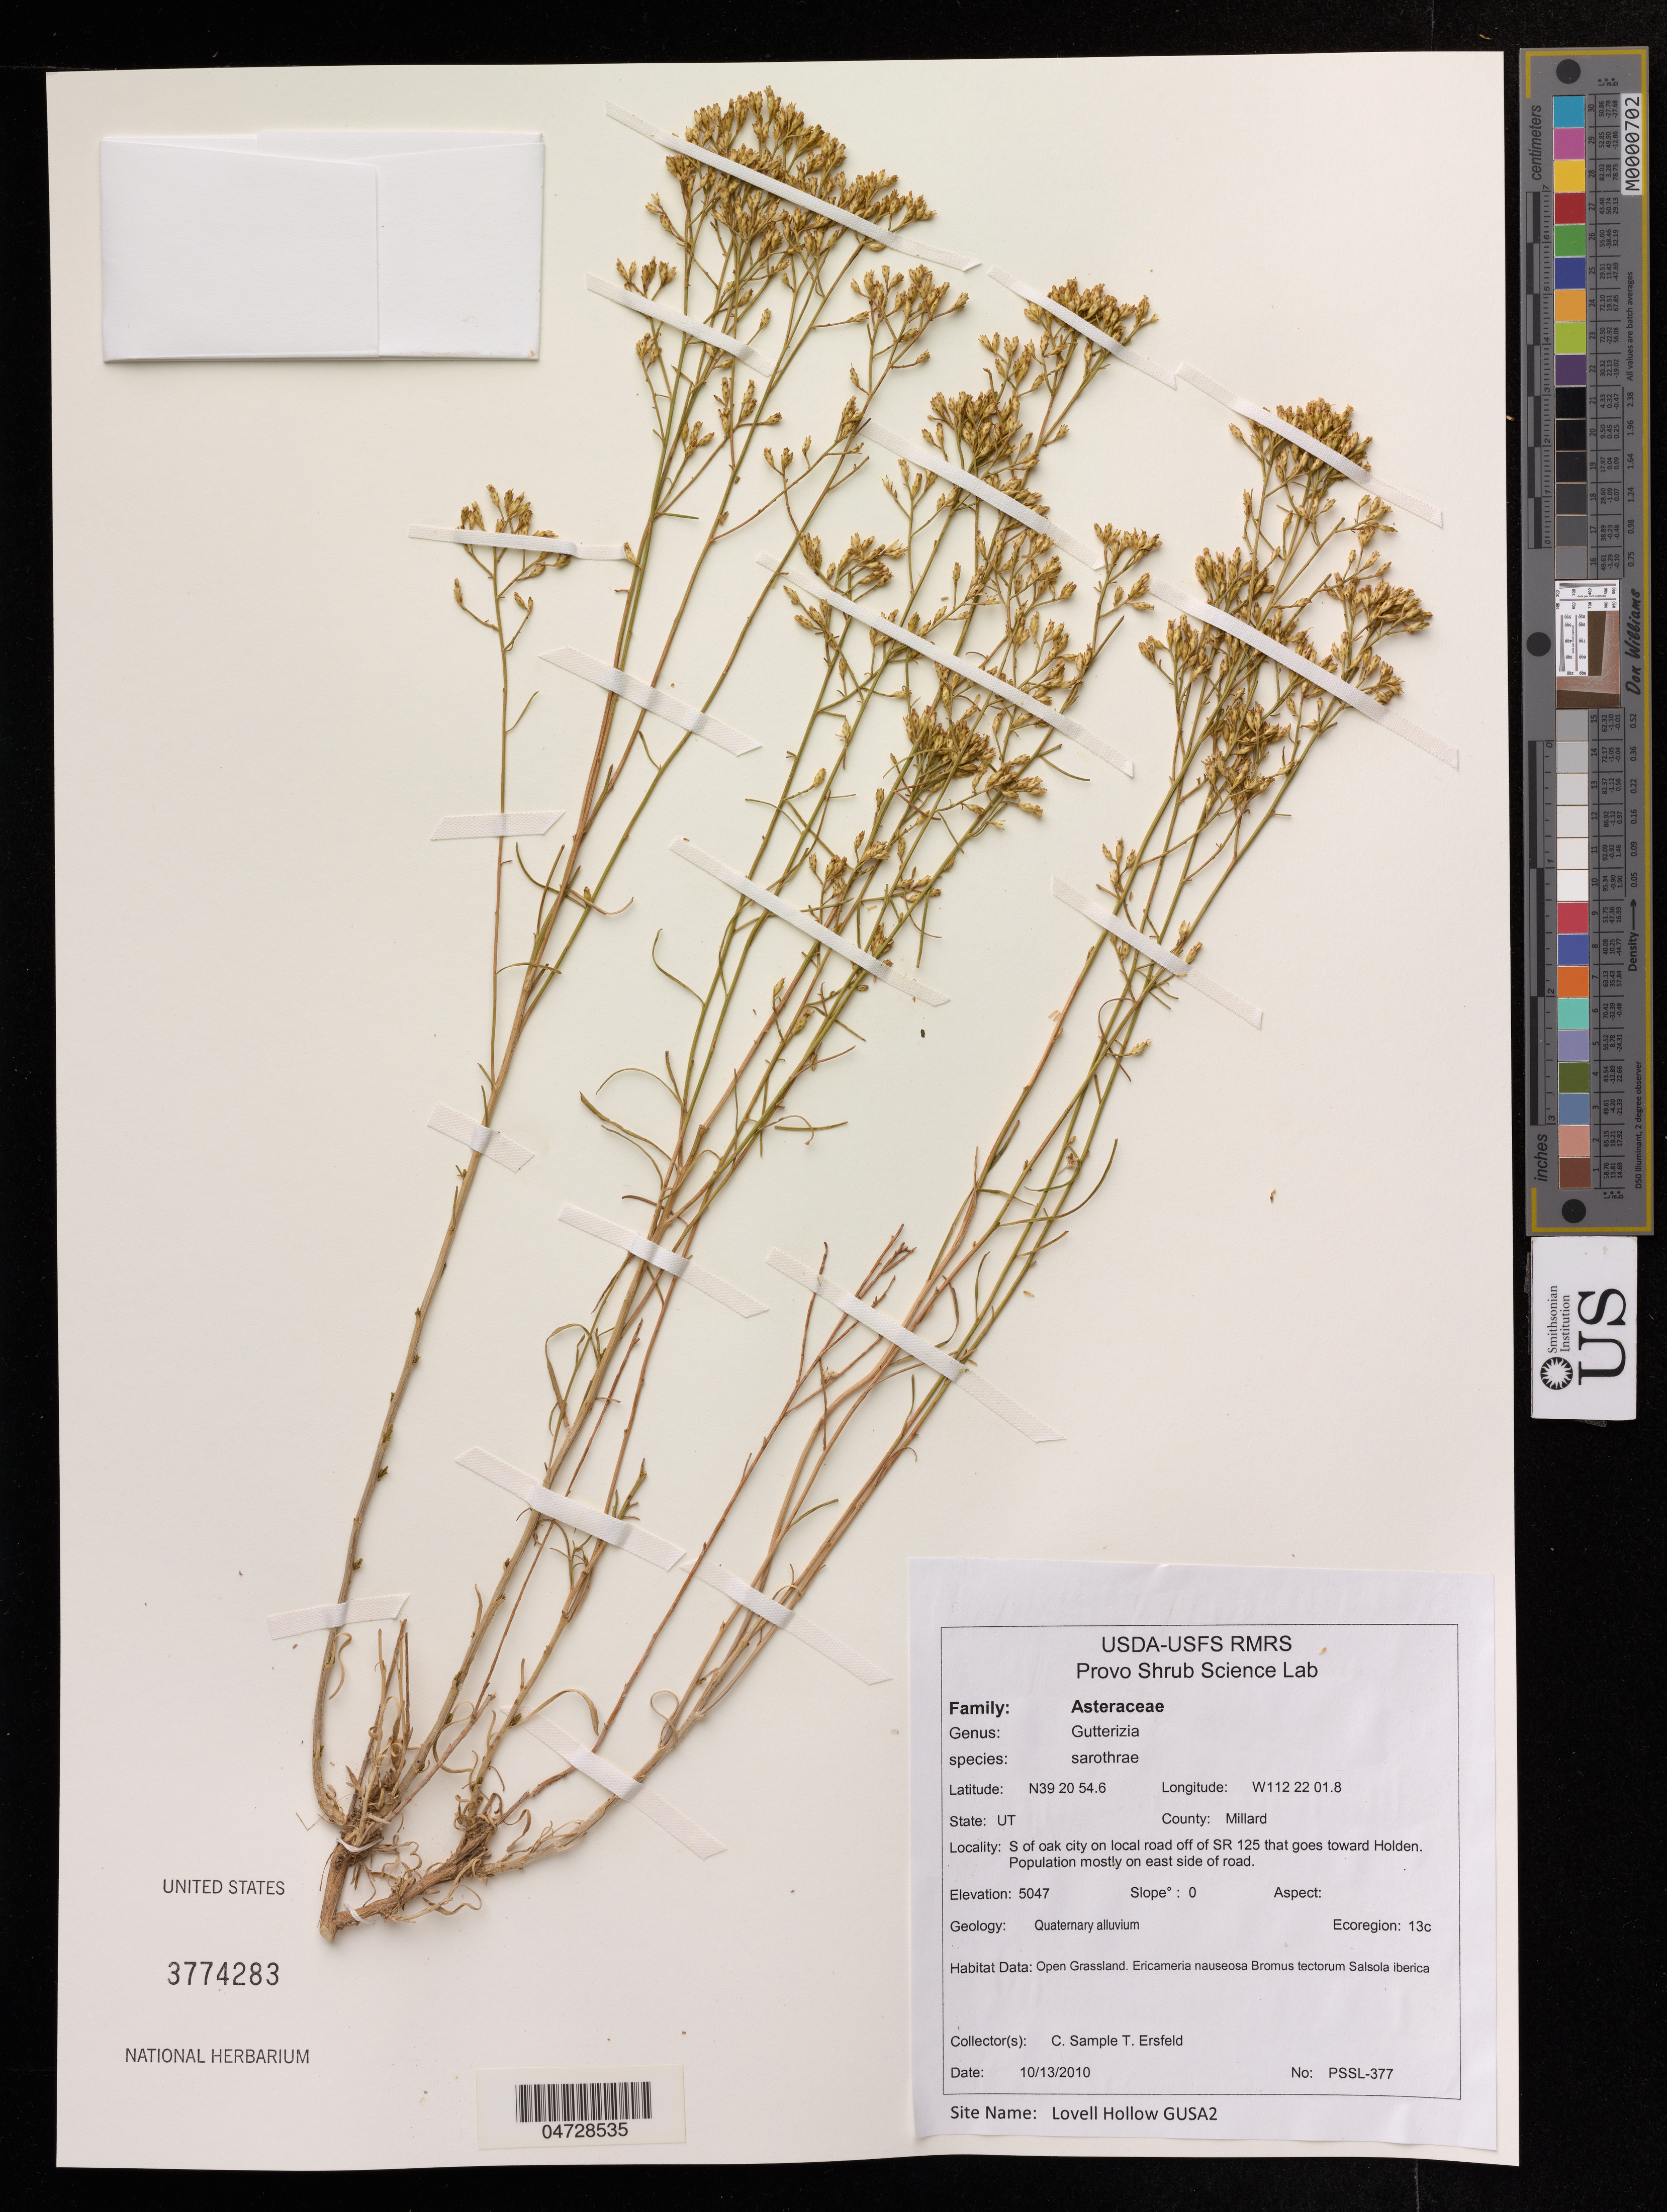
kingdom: Plantae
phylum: Tracheophyta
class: Magnoliopsida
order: Asterales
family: Asteraceae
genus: Gutierrezia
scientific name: Gutierrezia sarothrae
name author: (Pursh) Britton & Rusby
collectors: C. Sample & T. Ersfeld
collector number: PSSL-377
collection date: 2010-10-13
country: United States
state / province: Utah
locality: County: Millard. S of oak city on local road off of SR 125 that goes toward Holden. Population mostly on east side of road.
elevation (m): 1538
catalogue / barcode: US 3774283